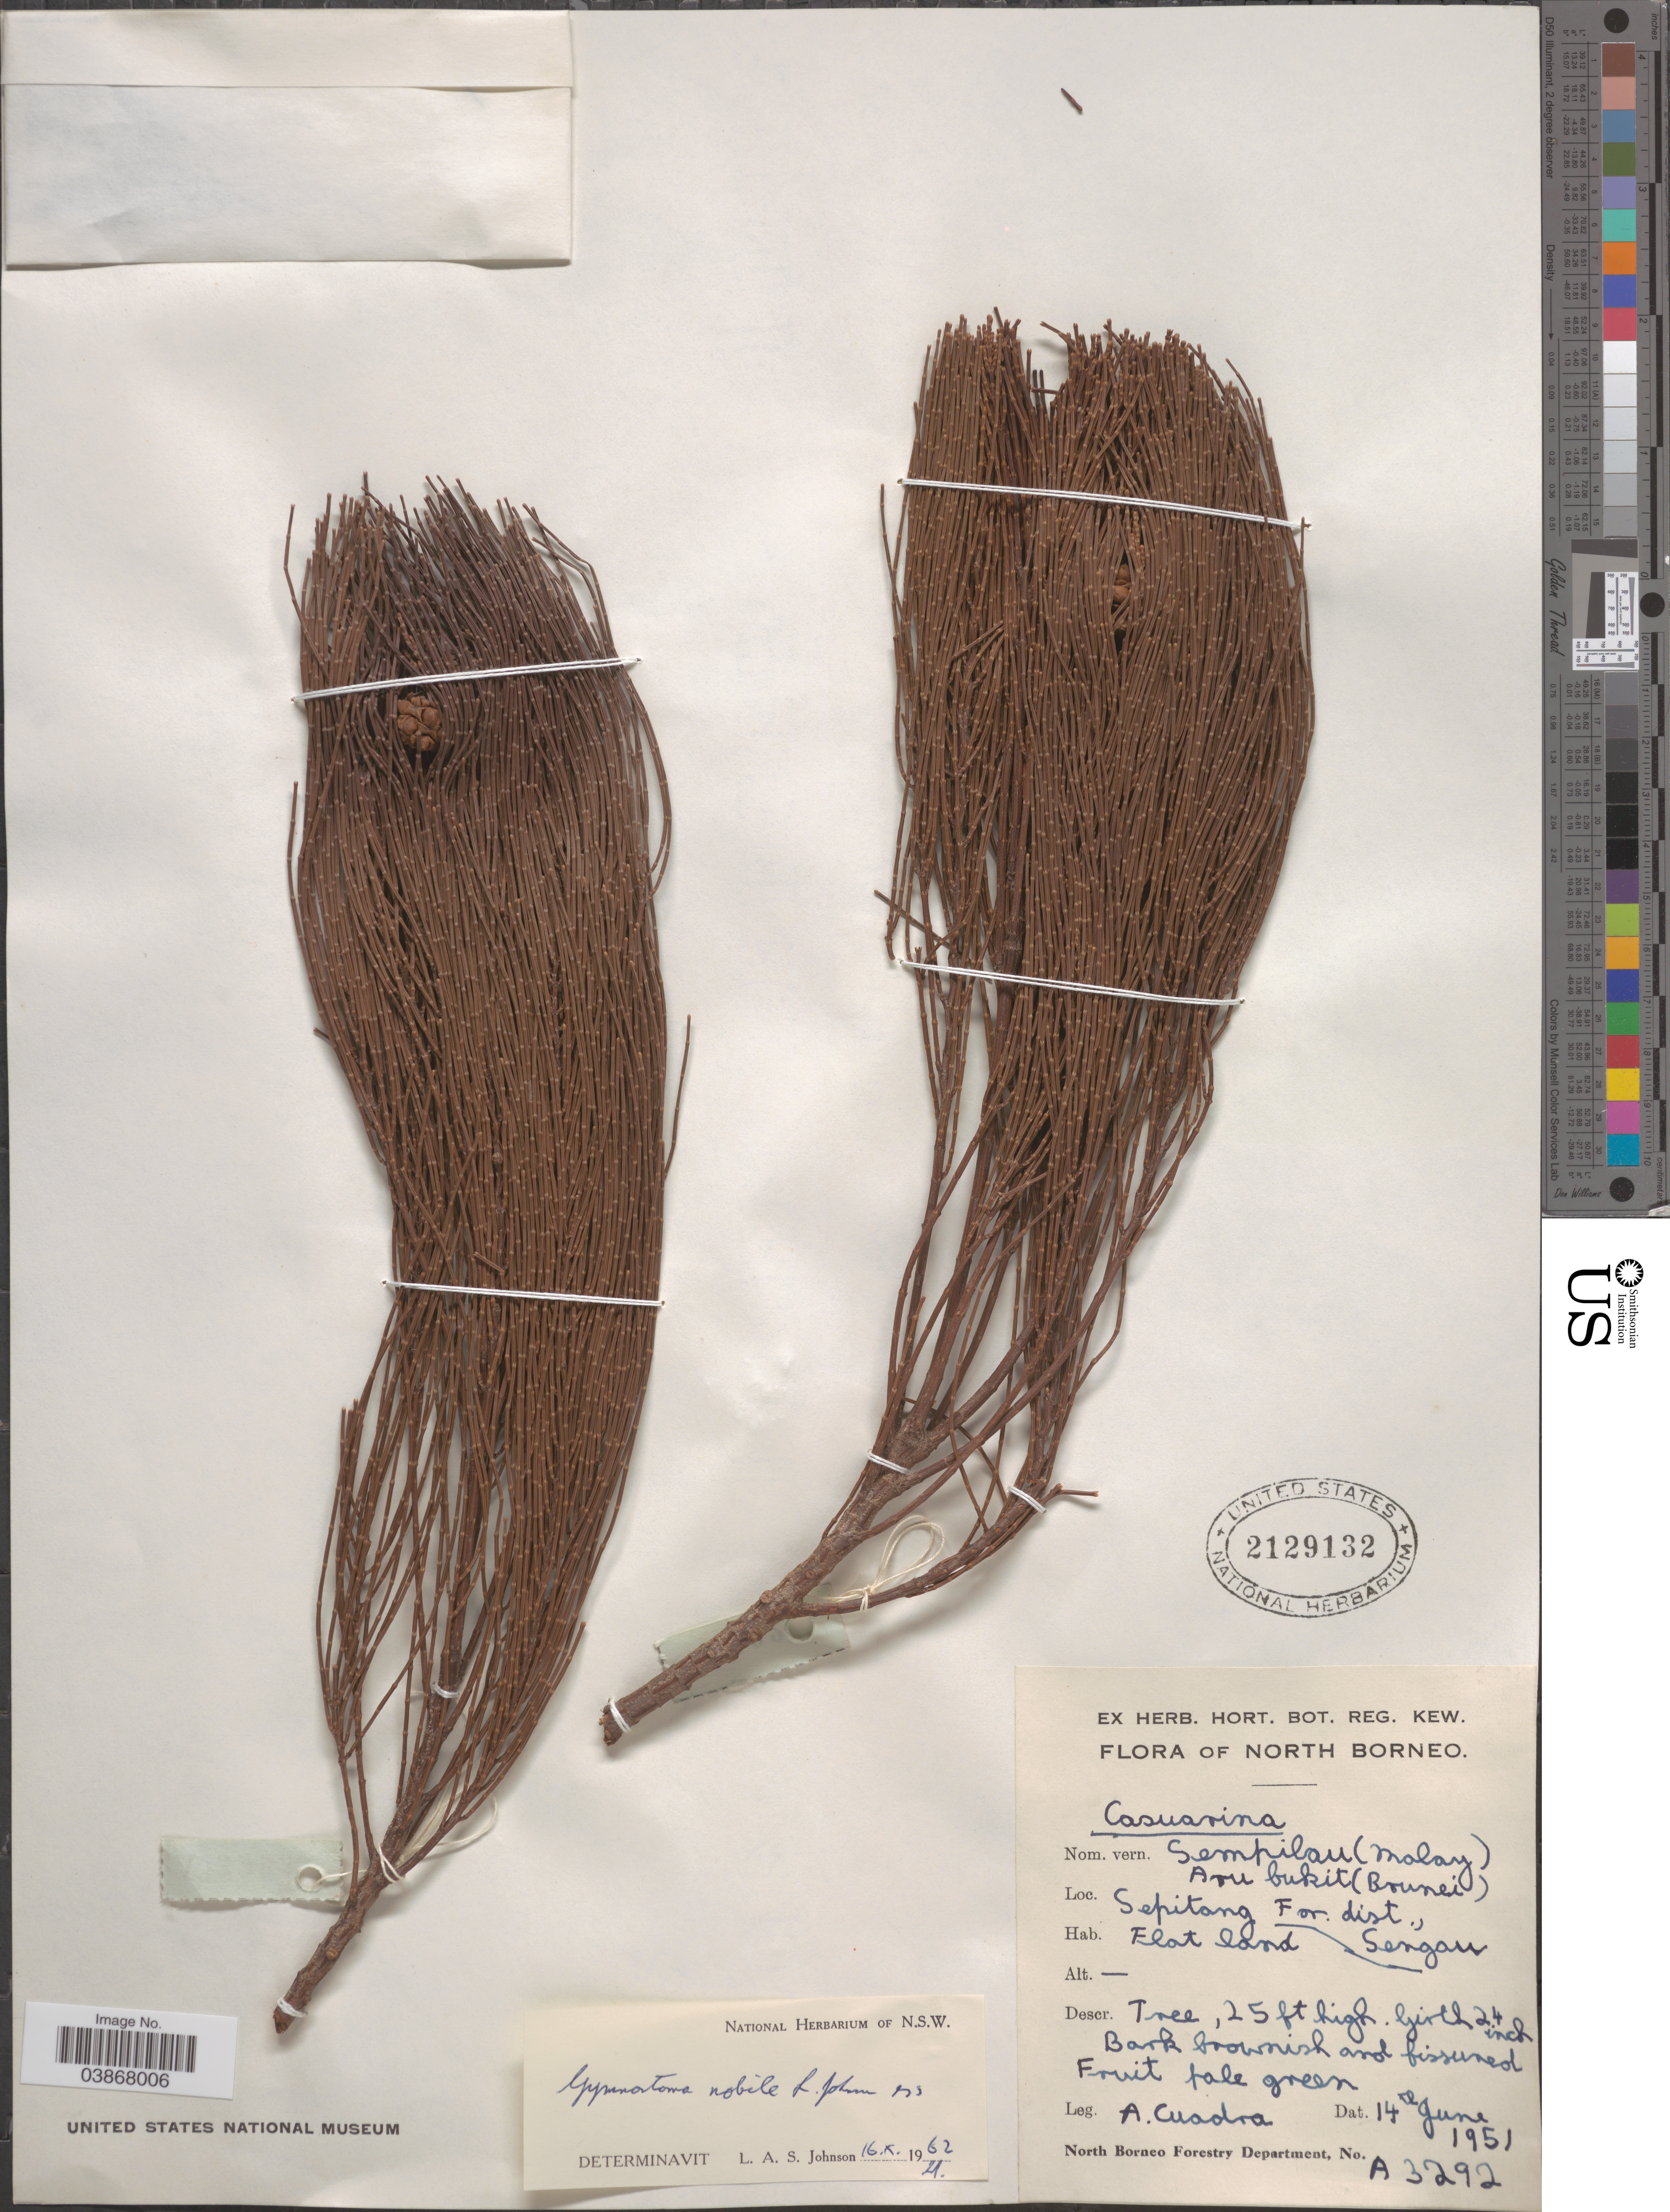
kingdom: Plantae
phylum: Tracheophyta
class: Magnoliopsida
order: Fagales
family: Casuarinaceae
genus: Gymnostoma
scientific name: Gymnostoma nobile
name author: (Whitmore) L.A.S. Johnson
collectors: A. Cuadra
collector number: A 3292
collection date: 1951-06-14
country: Malaysia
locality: North Borneo. Sepitang For. dist., Sengau.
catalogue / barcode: US 2129132